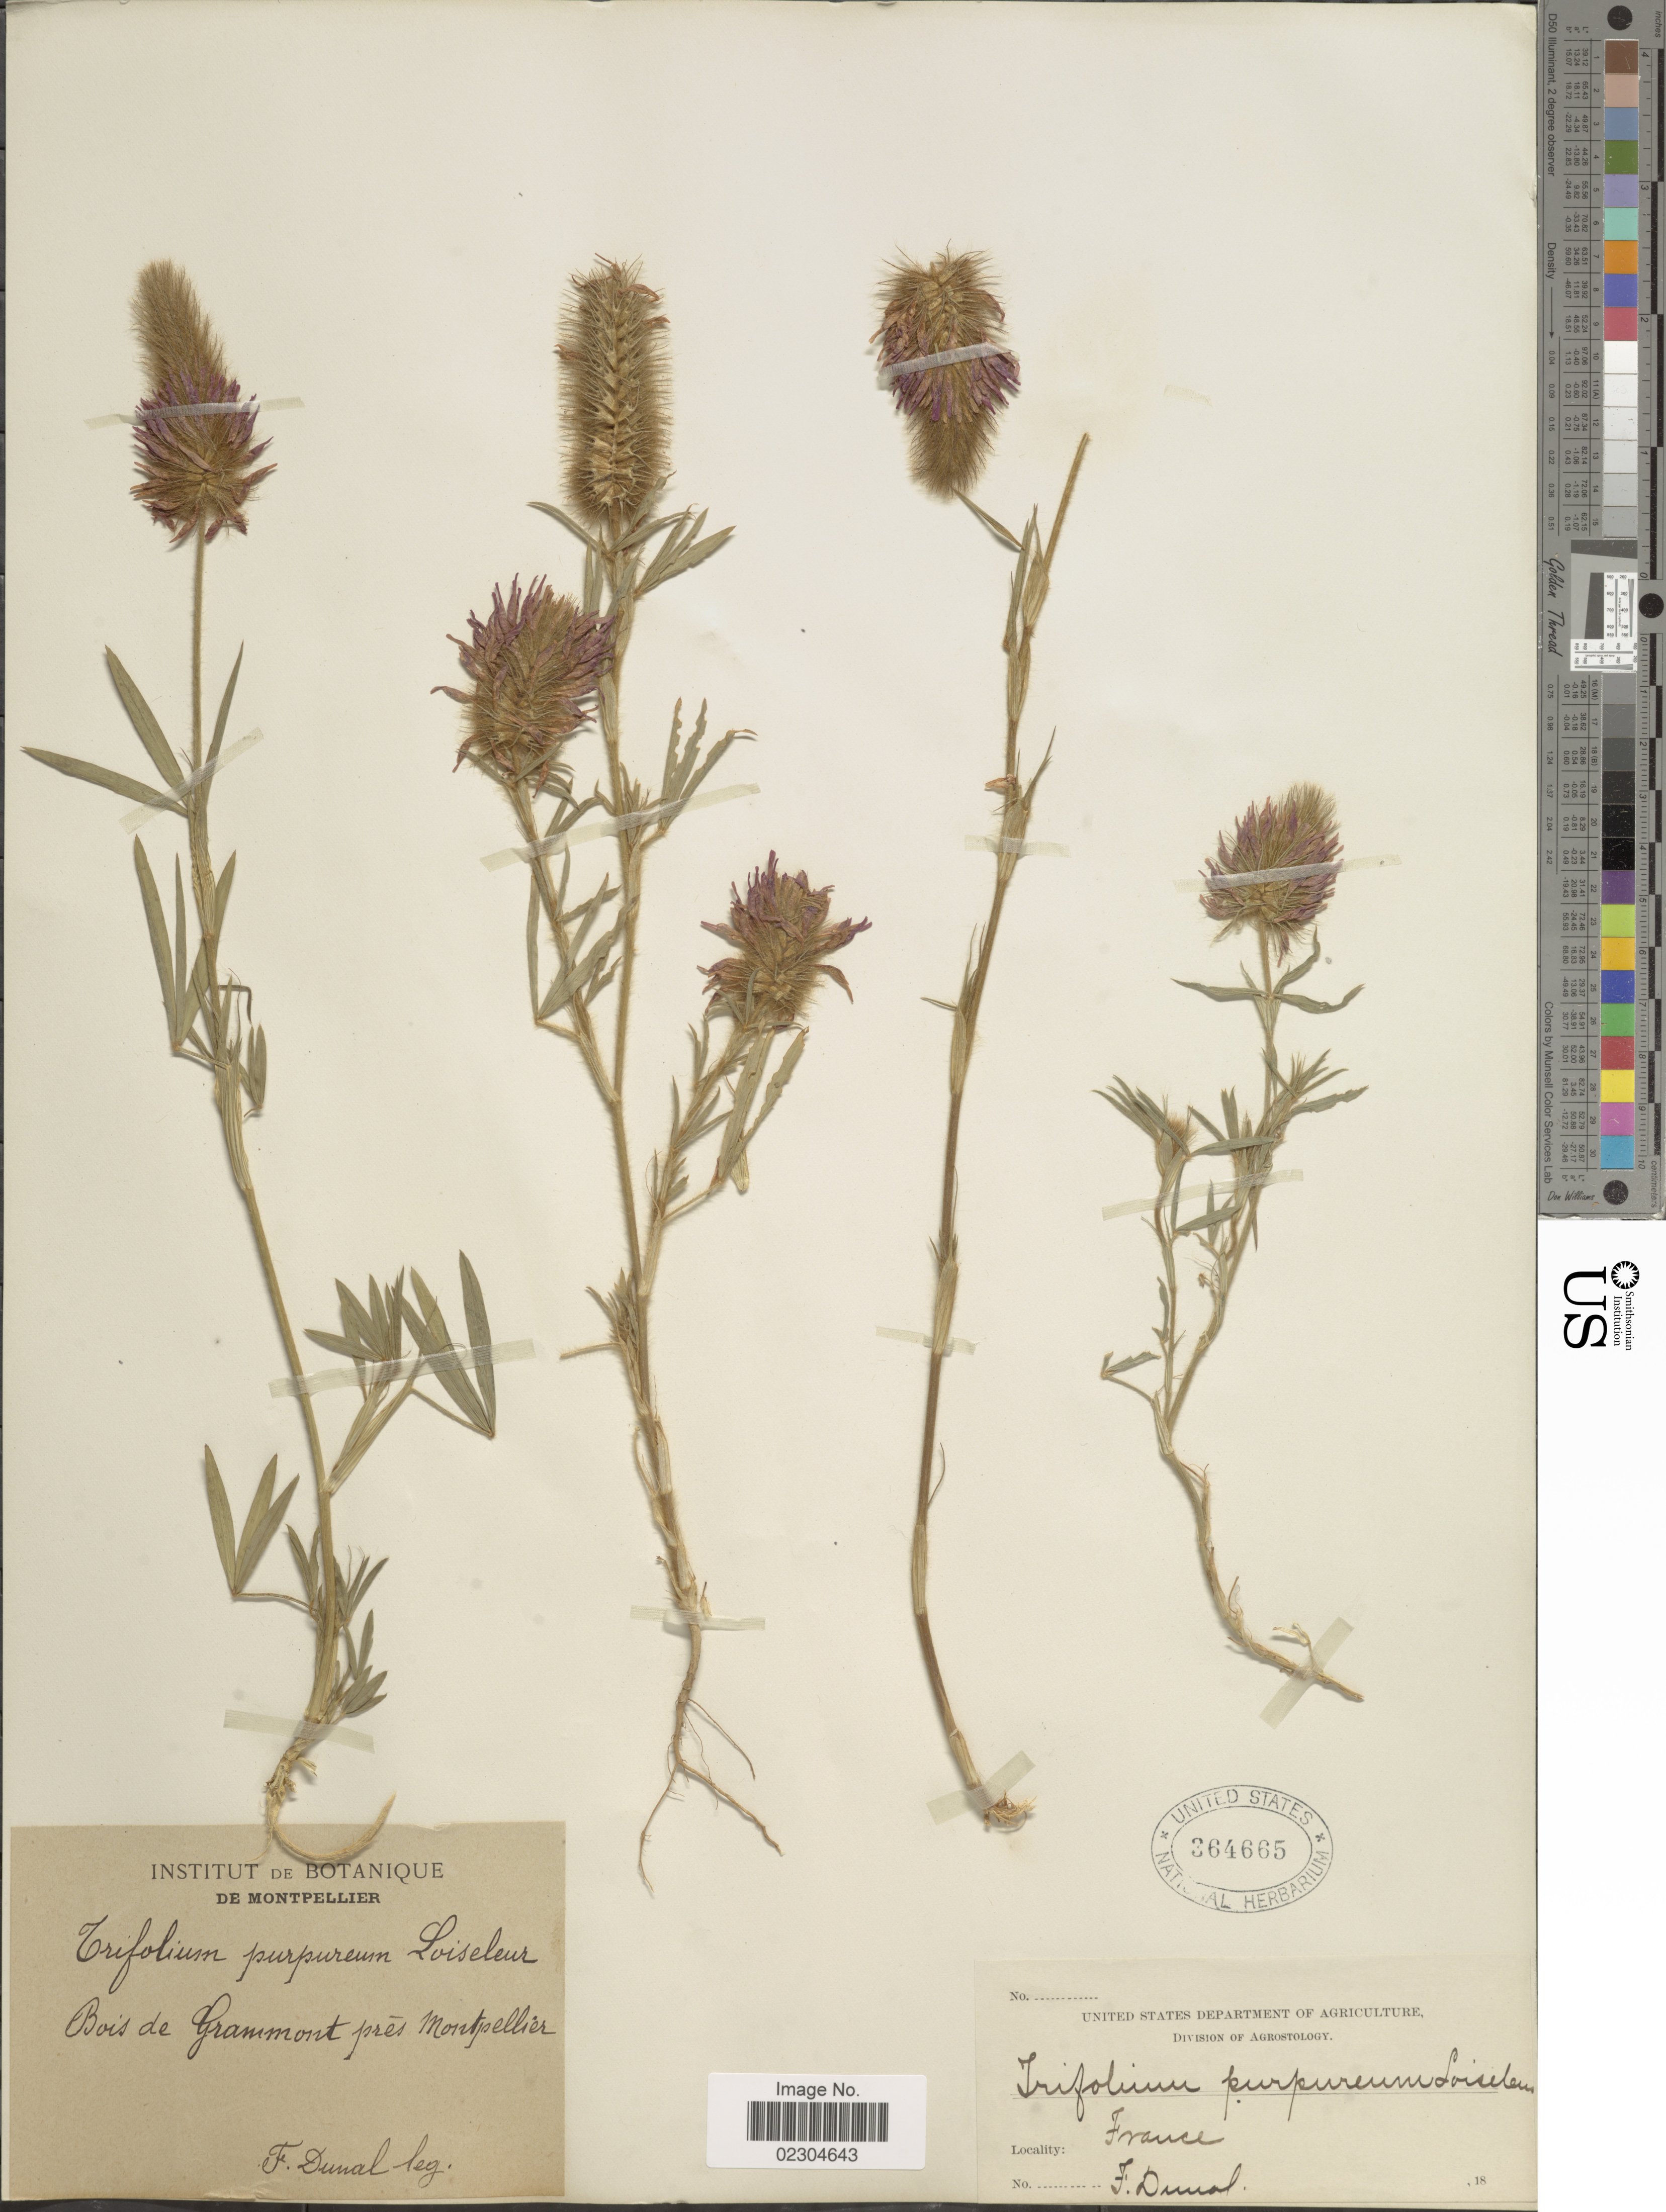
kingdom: Plantae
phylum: Tracheophyta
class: Magnoliopsida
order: Fabales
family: Fabaceae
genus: Trifolium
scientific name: Trifolium purpureum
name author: Loisel.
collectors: M. F. Dunal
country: France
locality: De Montepellier, Bois de Grammont pres Montepellier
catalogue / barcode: US 364665